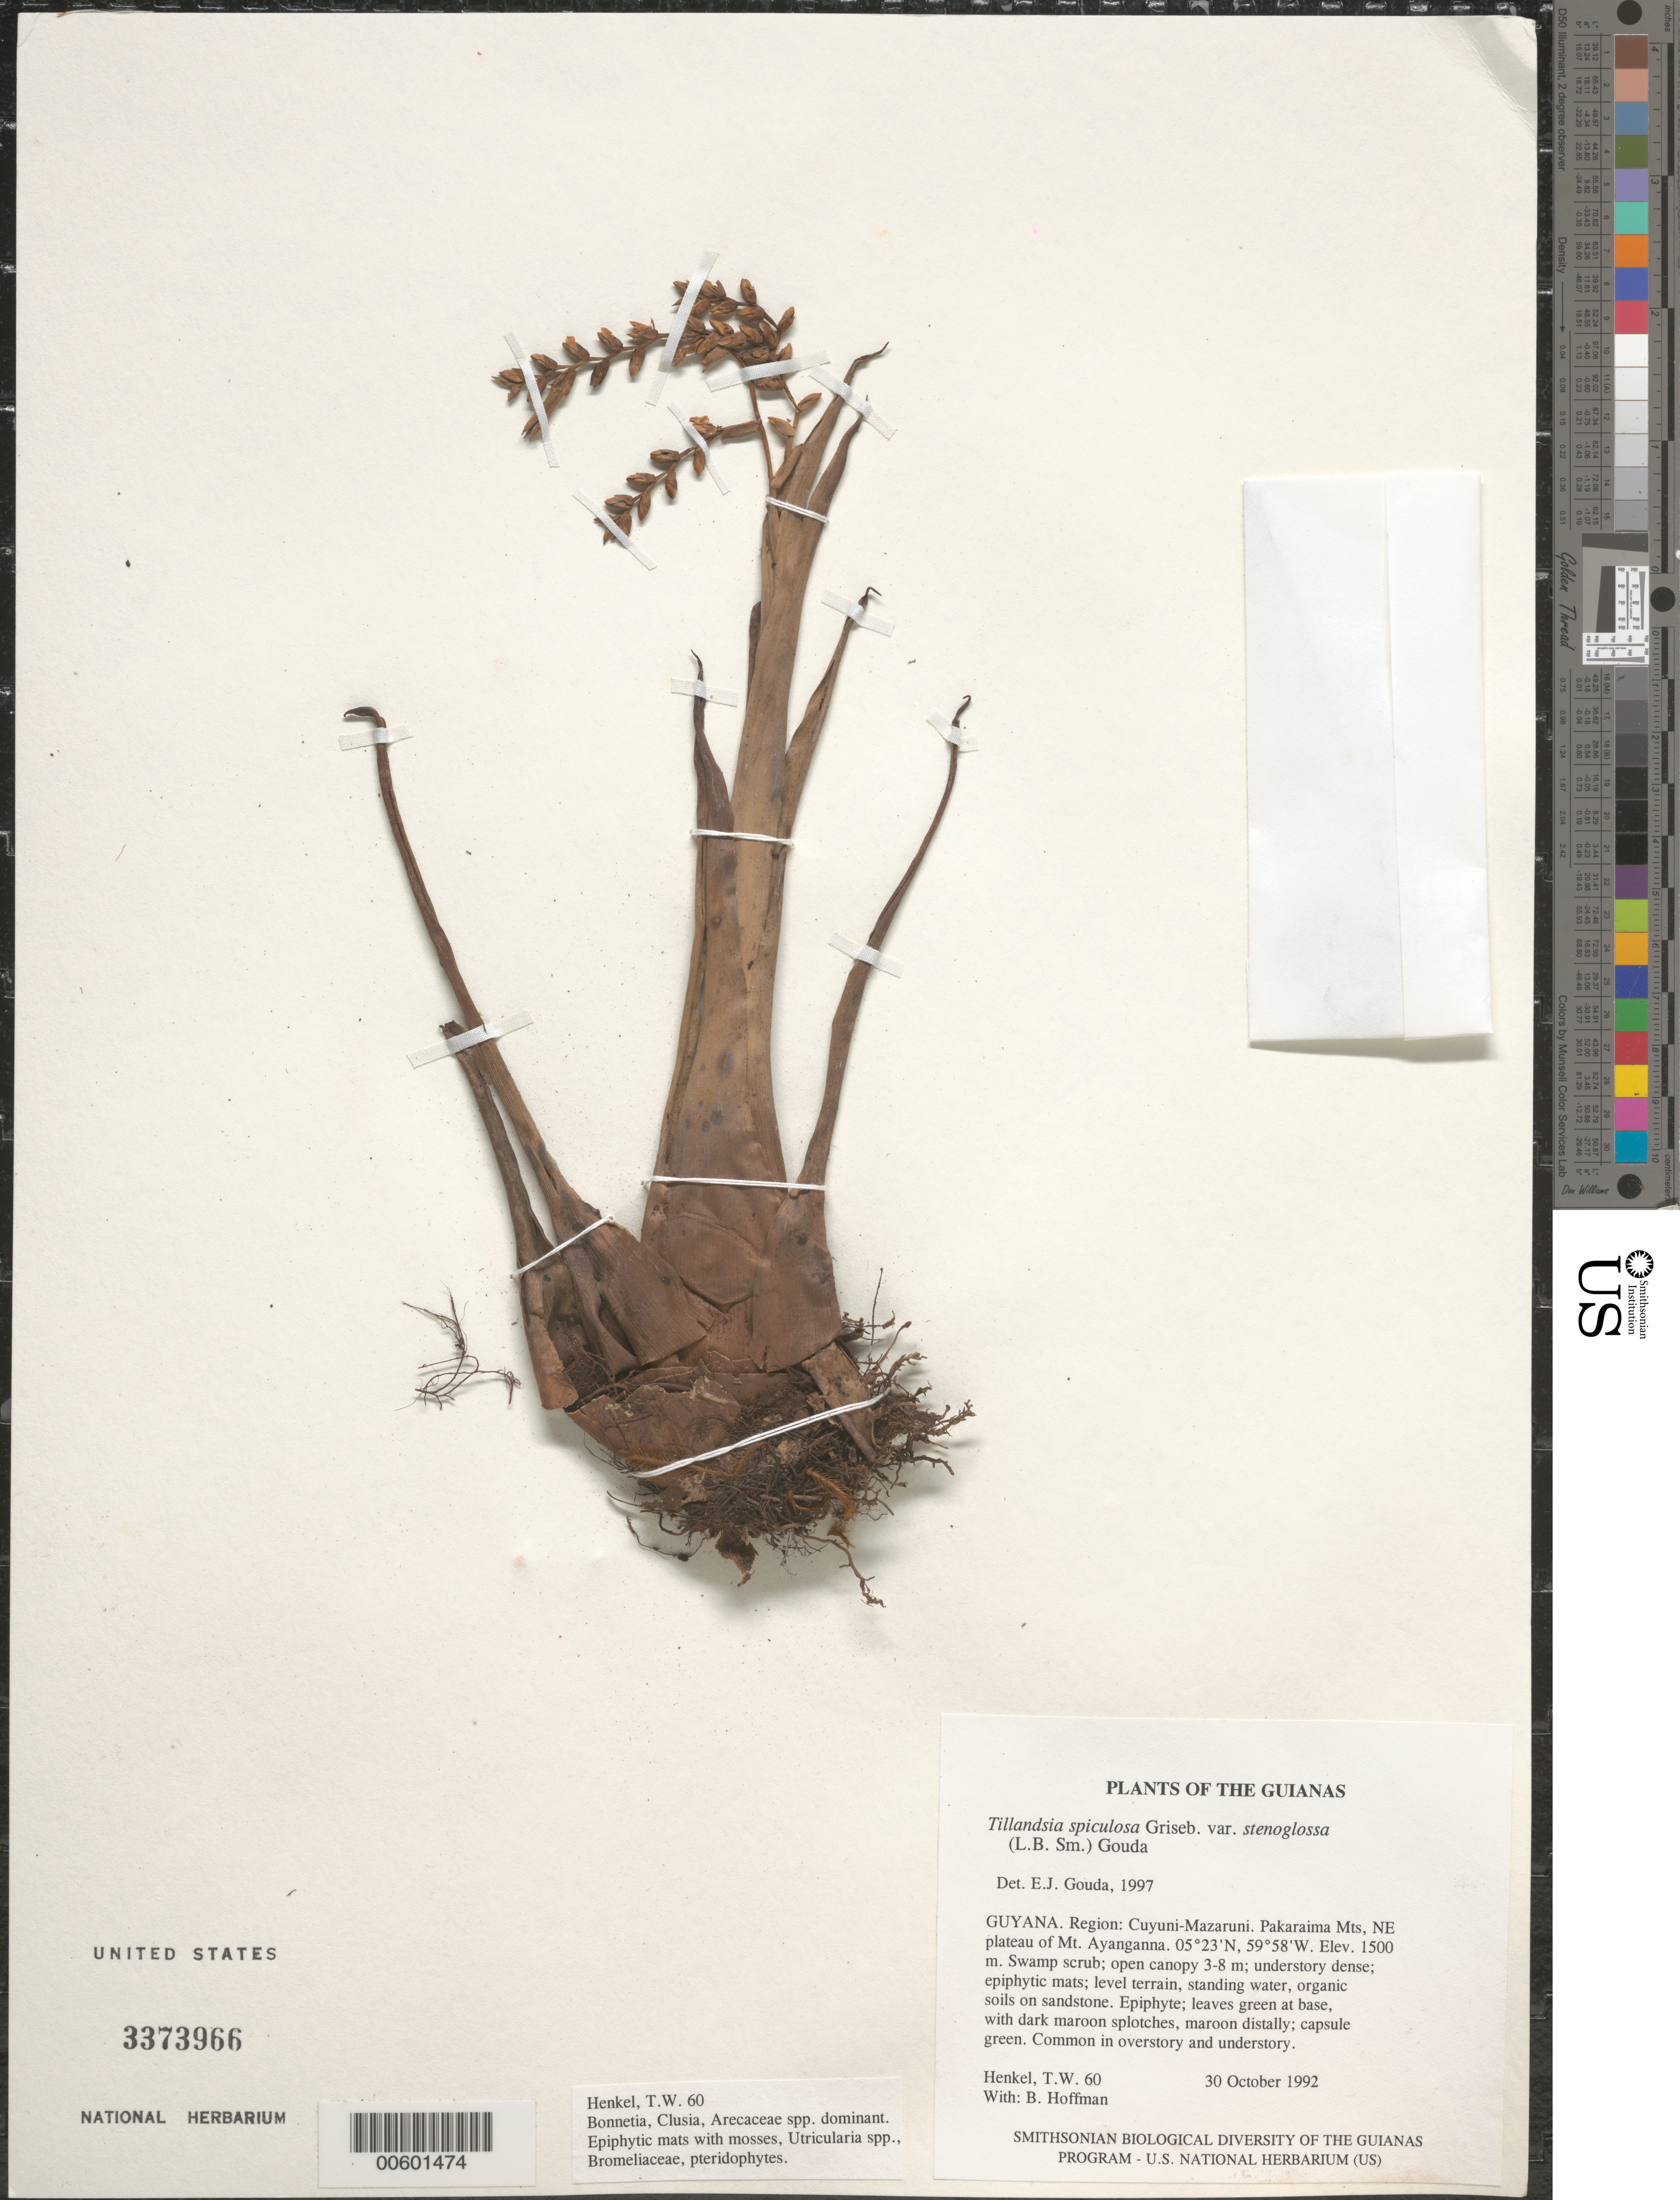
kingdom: Plantae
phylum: Tracheophyta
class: Liliopsida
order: Poales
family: Bromeliaceae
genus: Tillandsia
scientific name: Tillandsia spiculosa var. stenoglossa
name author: (L.B. Sm.)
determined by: Gouda, E. J.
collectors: T. Henkel & B. Hoffman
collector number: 60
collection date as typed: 30 October 1992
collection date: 1992-10-30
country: Guyana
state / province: Cuyuni-Mazaruni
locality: Pakaraima Mts, NE plateau of Mt. Ayanganna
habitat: Swamp scrub; open canopy 3-8 m; understory dense; epiphytic mats; level terrain, standing water, organic soils on sandstone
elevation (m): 1500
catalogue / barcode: US 3373966